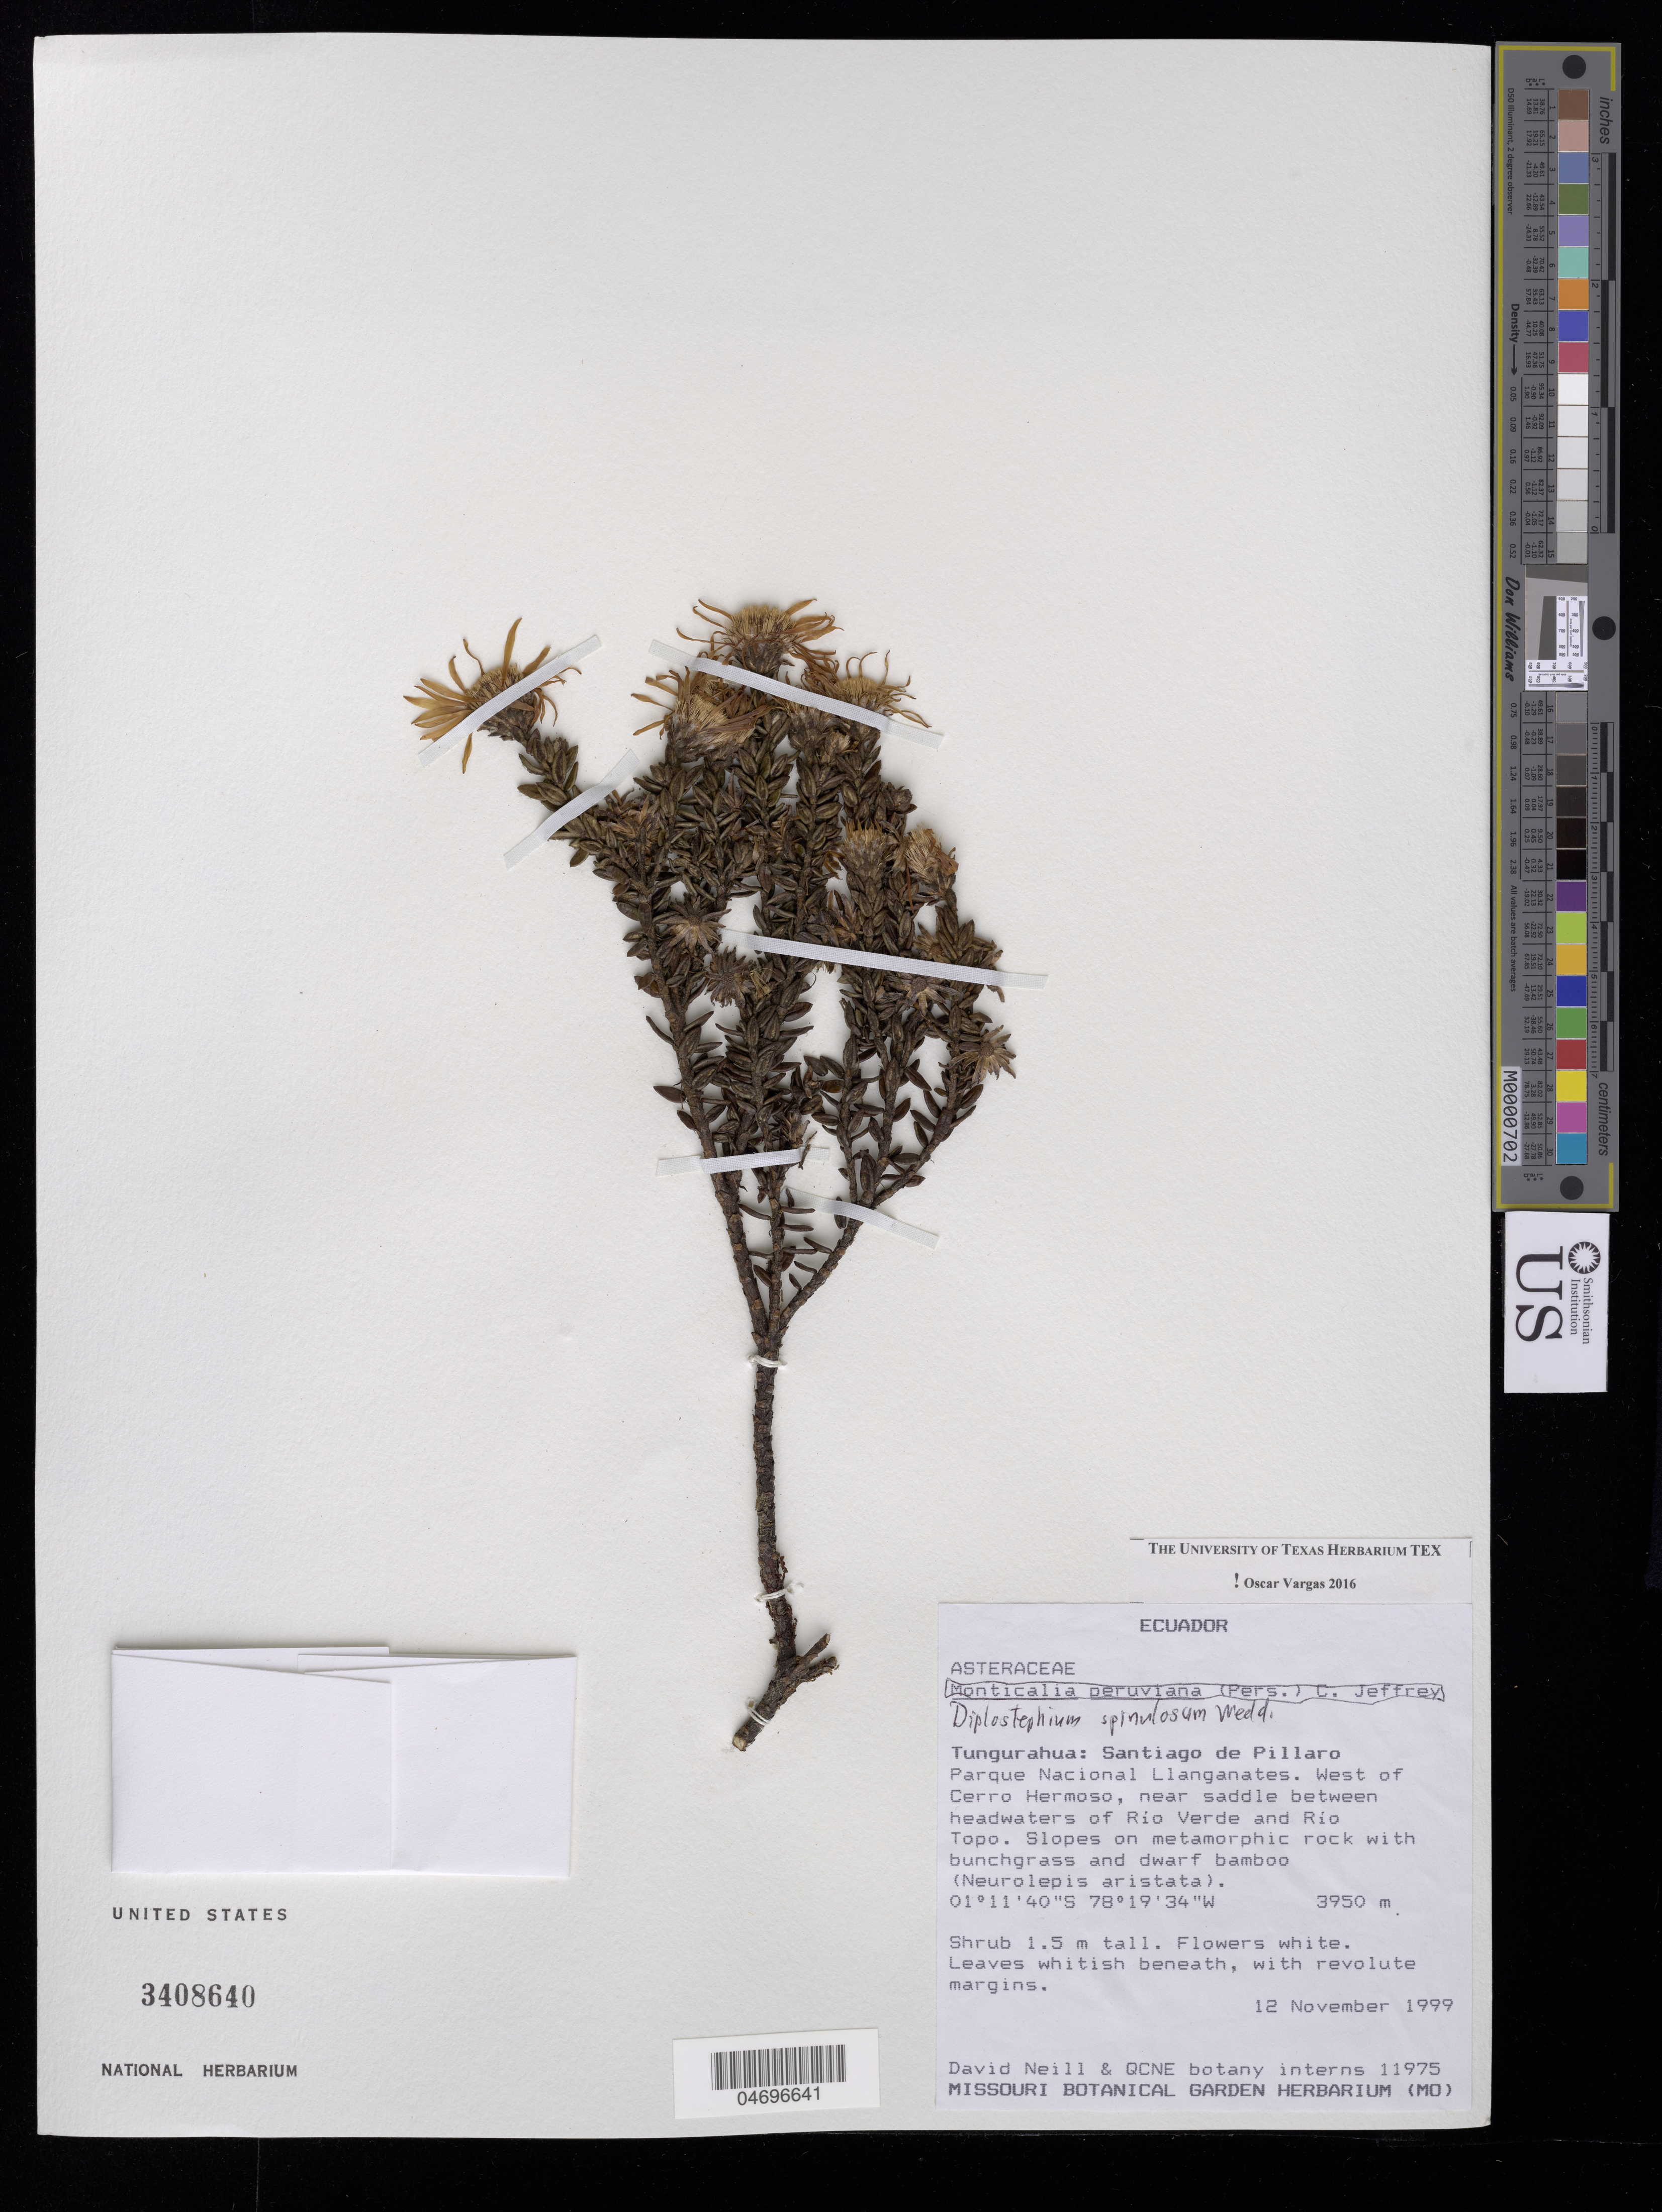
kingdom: Plantae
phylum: Tracheophyta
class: Magnoliopsida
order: Asterales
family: Asteraceae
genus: Diplostephium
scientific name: Diplostephium spinulosum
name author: Wedd.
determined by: Vargas, Oscar M.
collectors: D. Neill & QCNE botany interns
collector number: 11975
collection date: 1999-11-12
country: Ecuador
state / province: Tungurahua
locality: Santiago de Pillaro, Parque Nacional Llanganates. West of Carro Hermoso, near saddle between headwaters of Rio Verde and Rio Topo.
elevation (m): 3950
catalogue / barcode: US 3408640